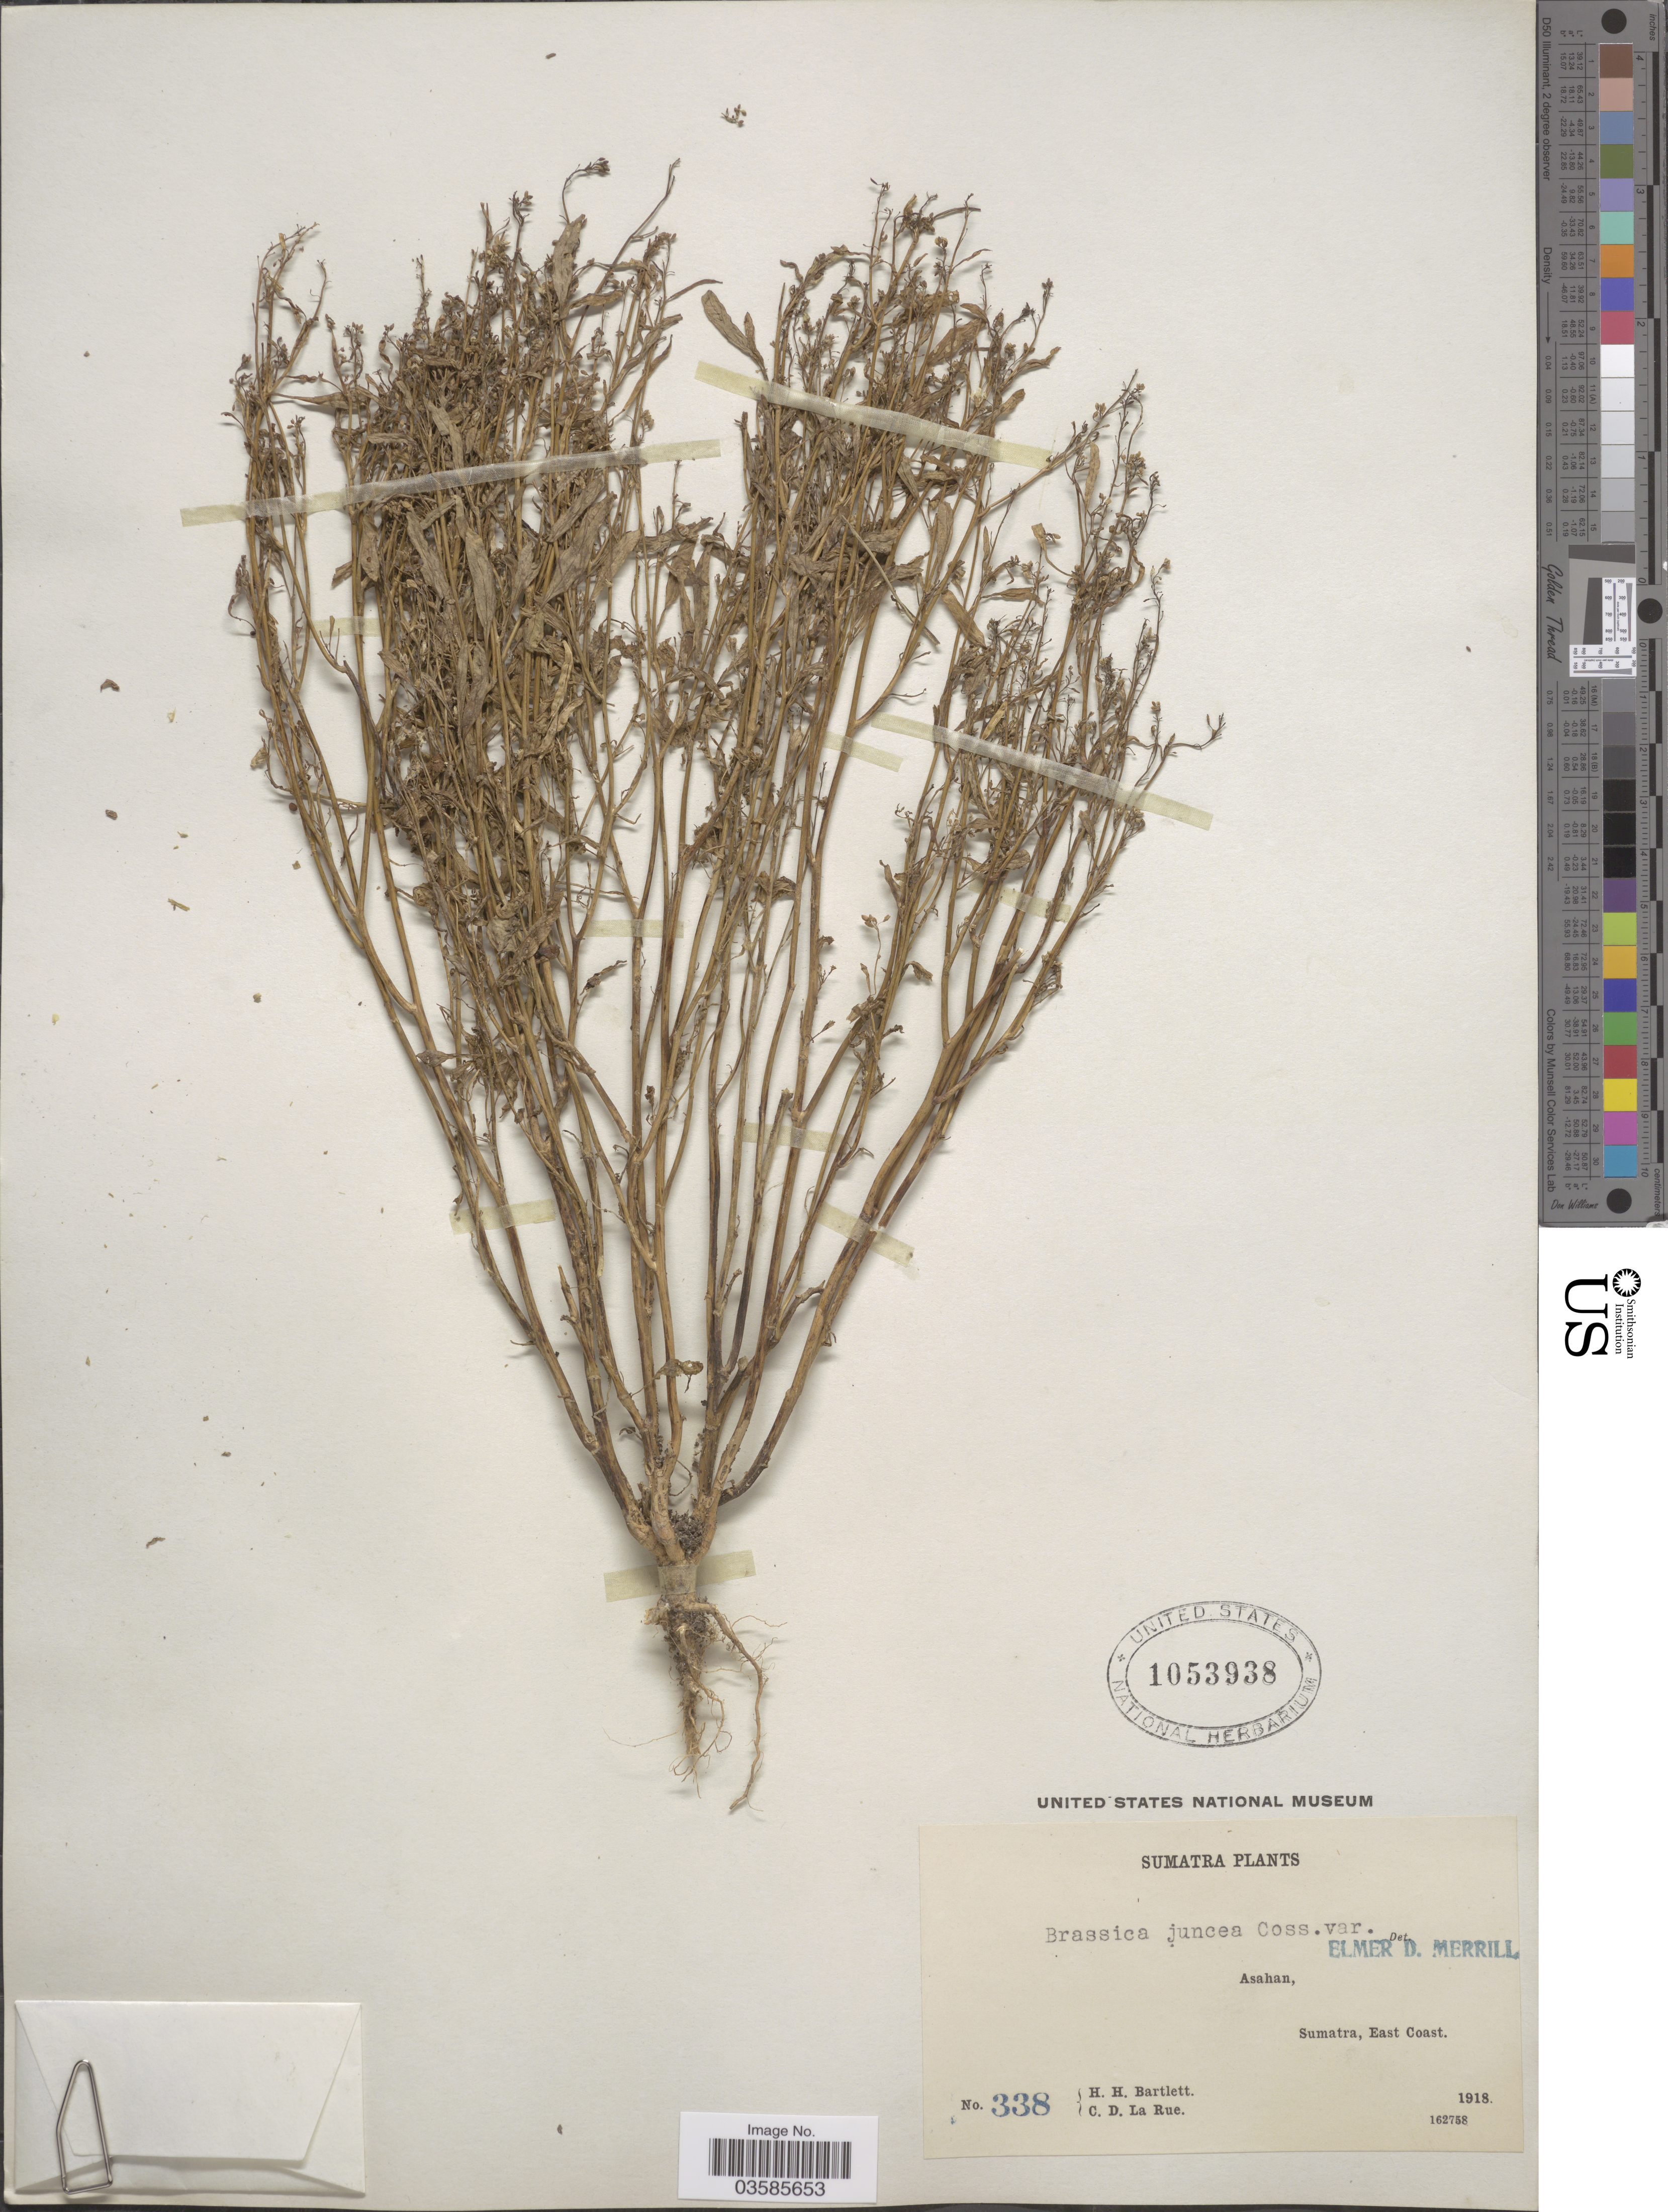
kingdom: Plantae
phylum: Tracheophyta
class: Magnoliopsida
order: Brassicales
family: Brassicaceae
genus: Brassica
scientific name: Brassica juncea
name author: (L.) Czern.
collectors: H. H. Bartlett & C. La Rue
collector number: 338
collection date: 1918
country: Indonesia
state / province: Sumatra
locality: Asahan, Sumatra, East Coast.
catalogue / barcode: US 1053938